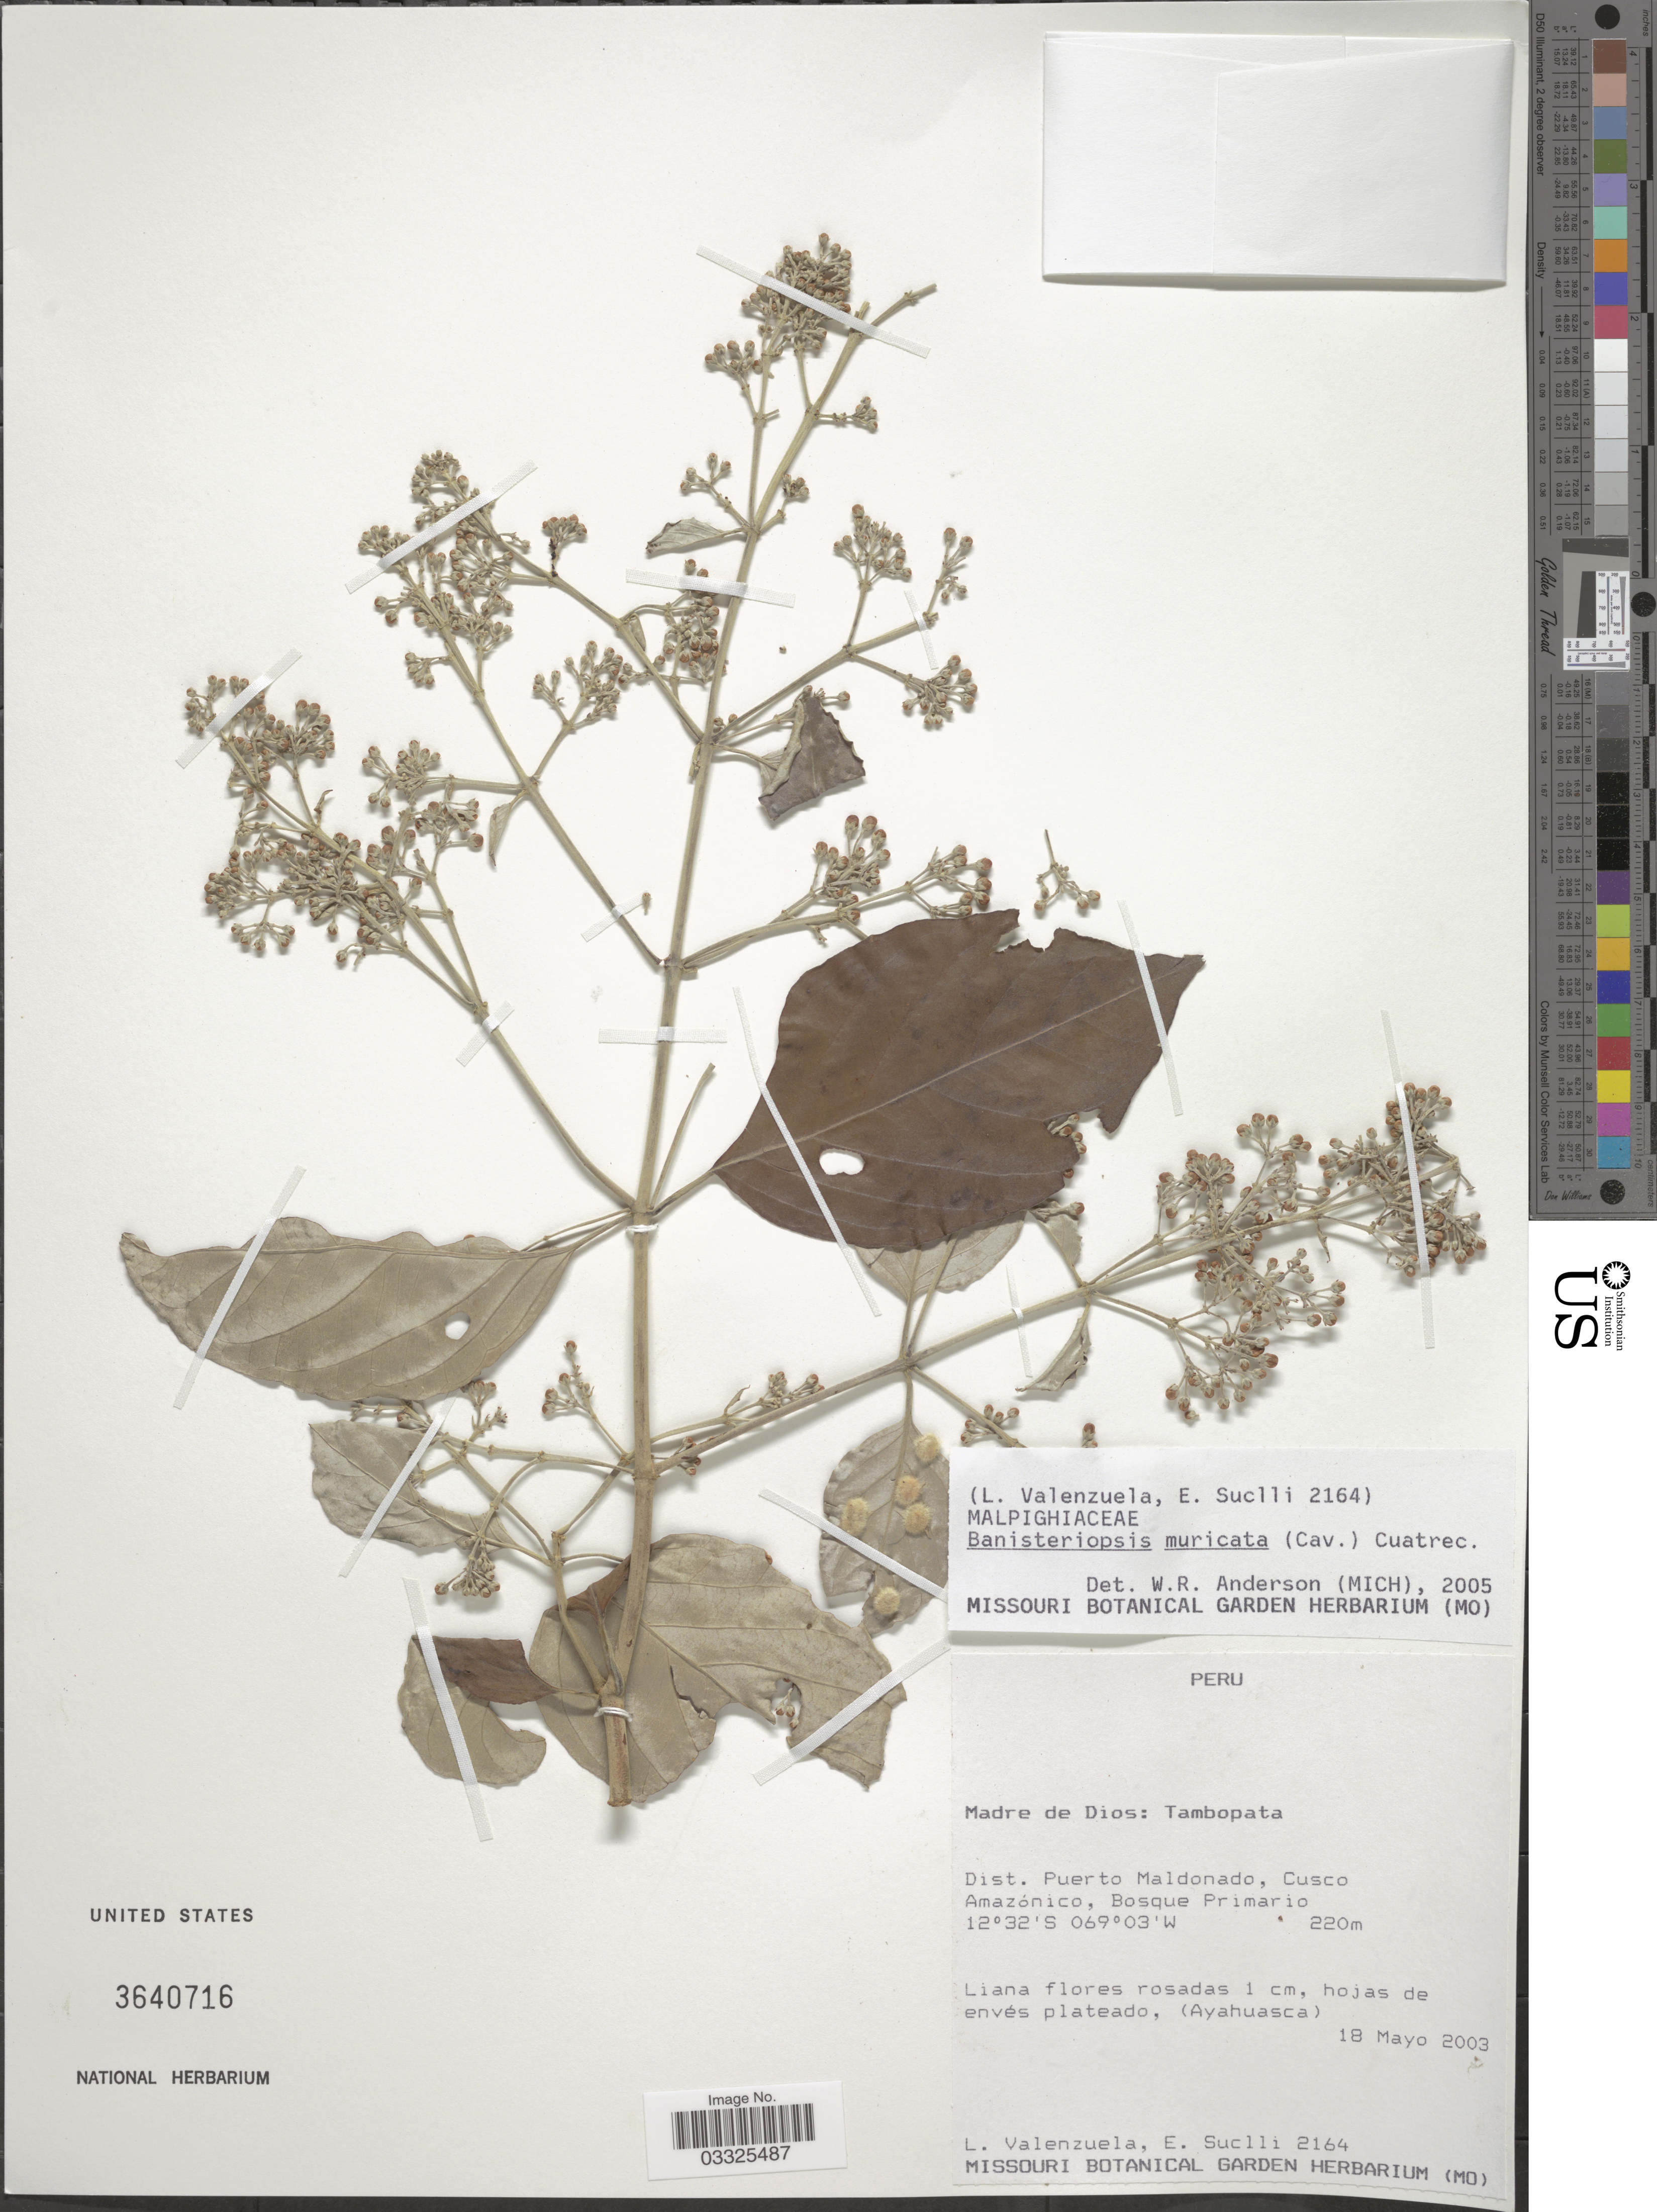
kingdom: Plantae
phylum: Tracheophyta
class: Magnoliopsida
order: Malpighiales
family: Malpighiaceae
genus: Banisteriopsis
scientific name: Banisteriopsis muricata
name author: (Cav.) Cuatrec.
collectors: L. Valenzuela & E. Suclli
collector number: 2164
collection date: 2003-05-18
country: Peru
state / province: Madre de Dios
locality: Tambopata, Dist. Puerto Maldonado, Cusco Amazónico.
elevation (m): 220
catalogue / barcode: US 3640716